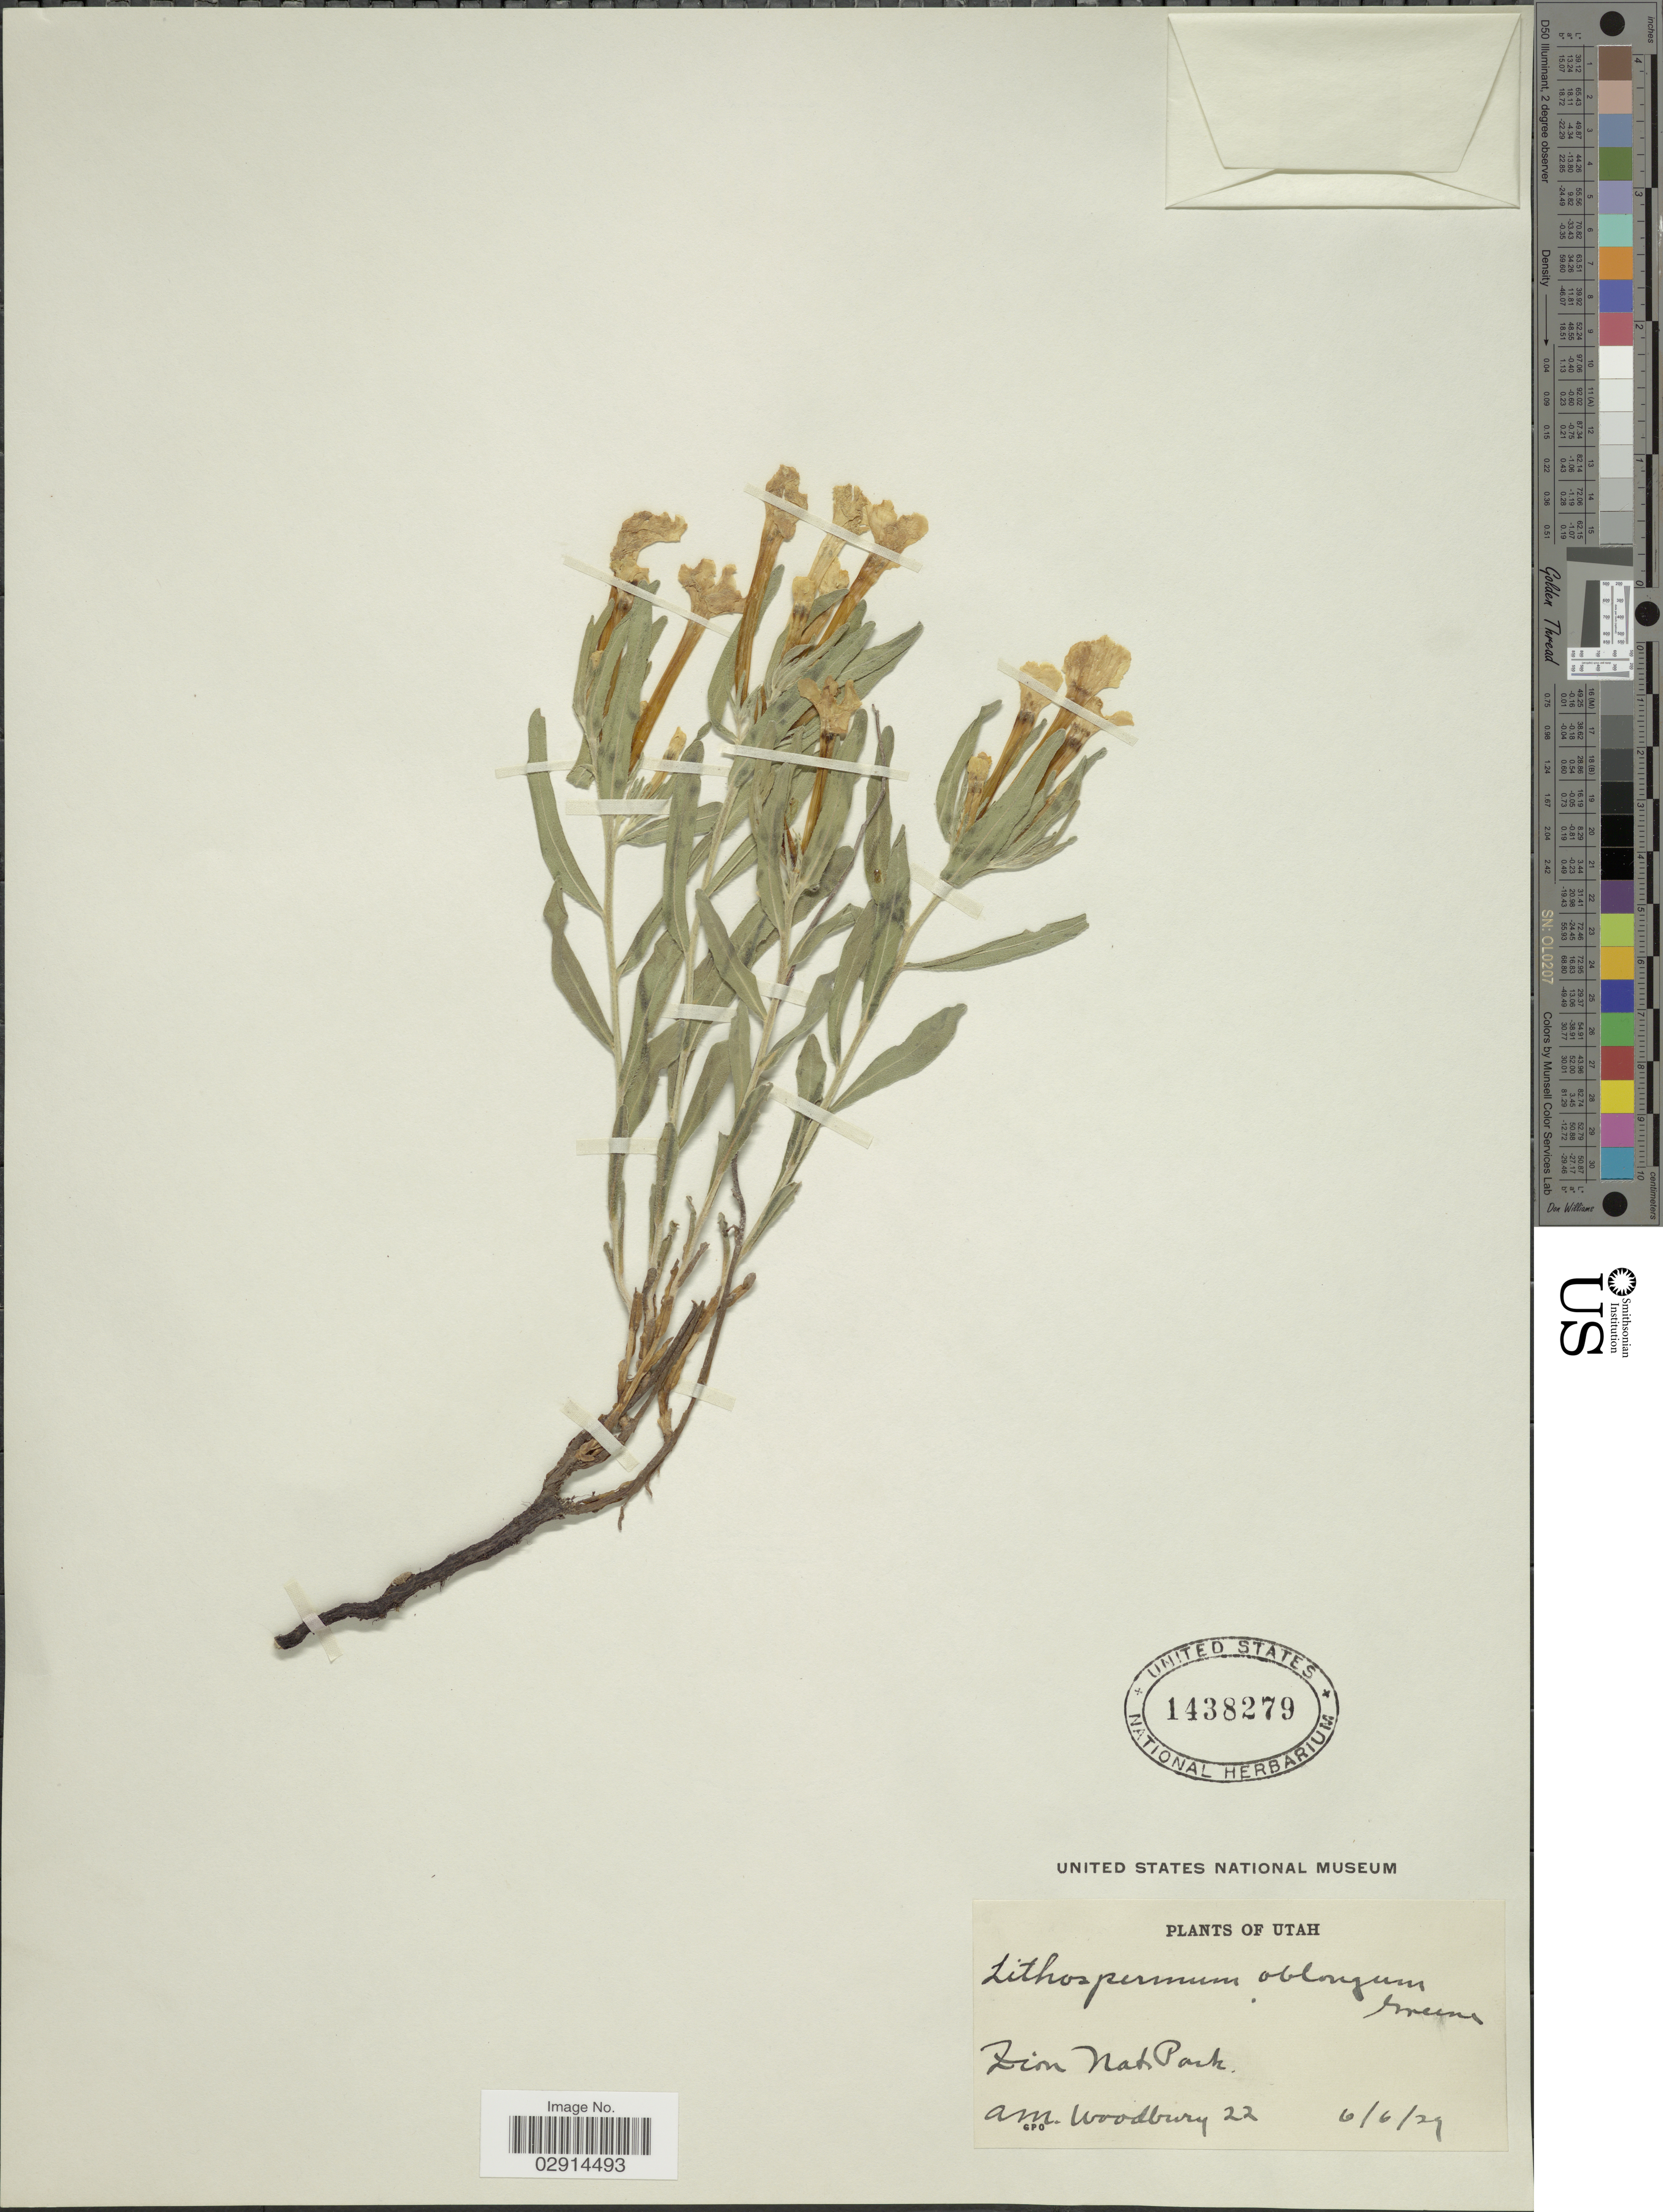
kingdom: Plantae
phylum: Tracheophyta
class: Magnoliopsida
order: Boraginales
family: Boraginaceae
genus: Lithospermum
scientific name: Lithospermum oblongum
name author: S.W. Greene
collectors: A. M. Woodbury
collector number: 22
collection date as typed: Transcribed d/m/y: 6/6/29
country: United States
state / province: Utah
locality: Zion Nat Park.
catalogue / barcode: US 1438279